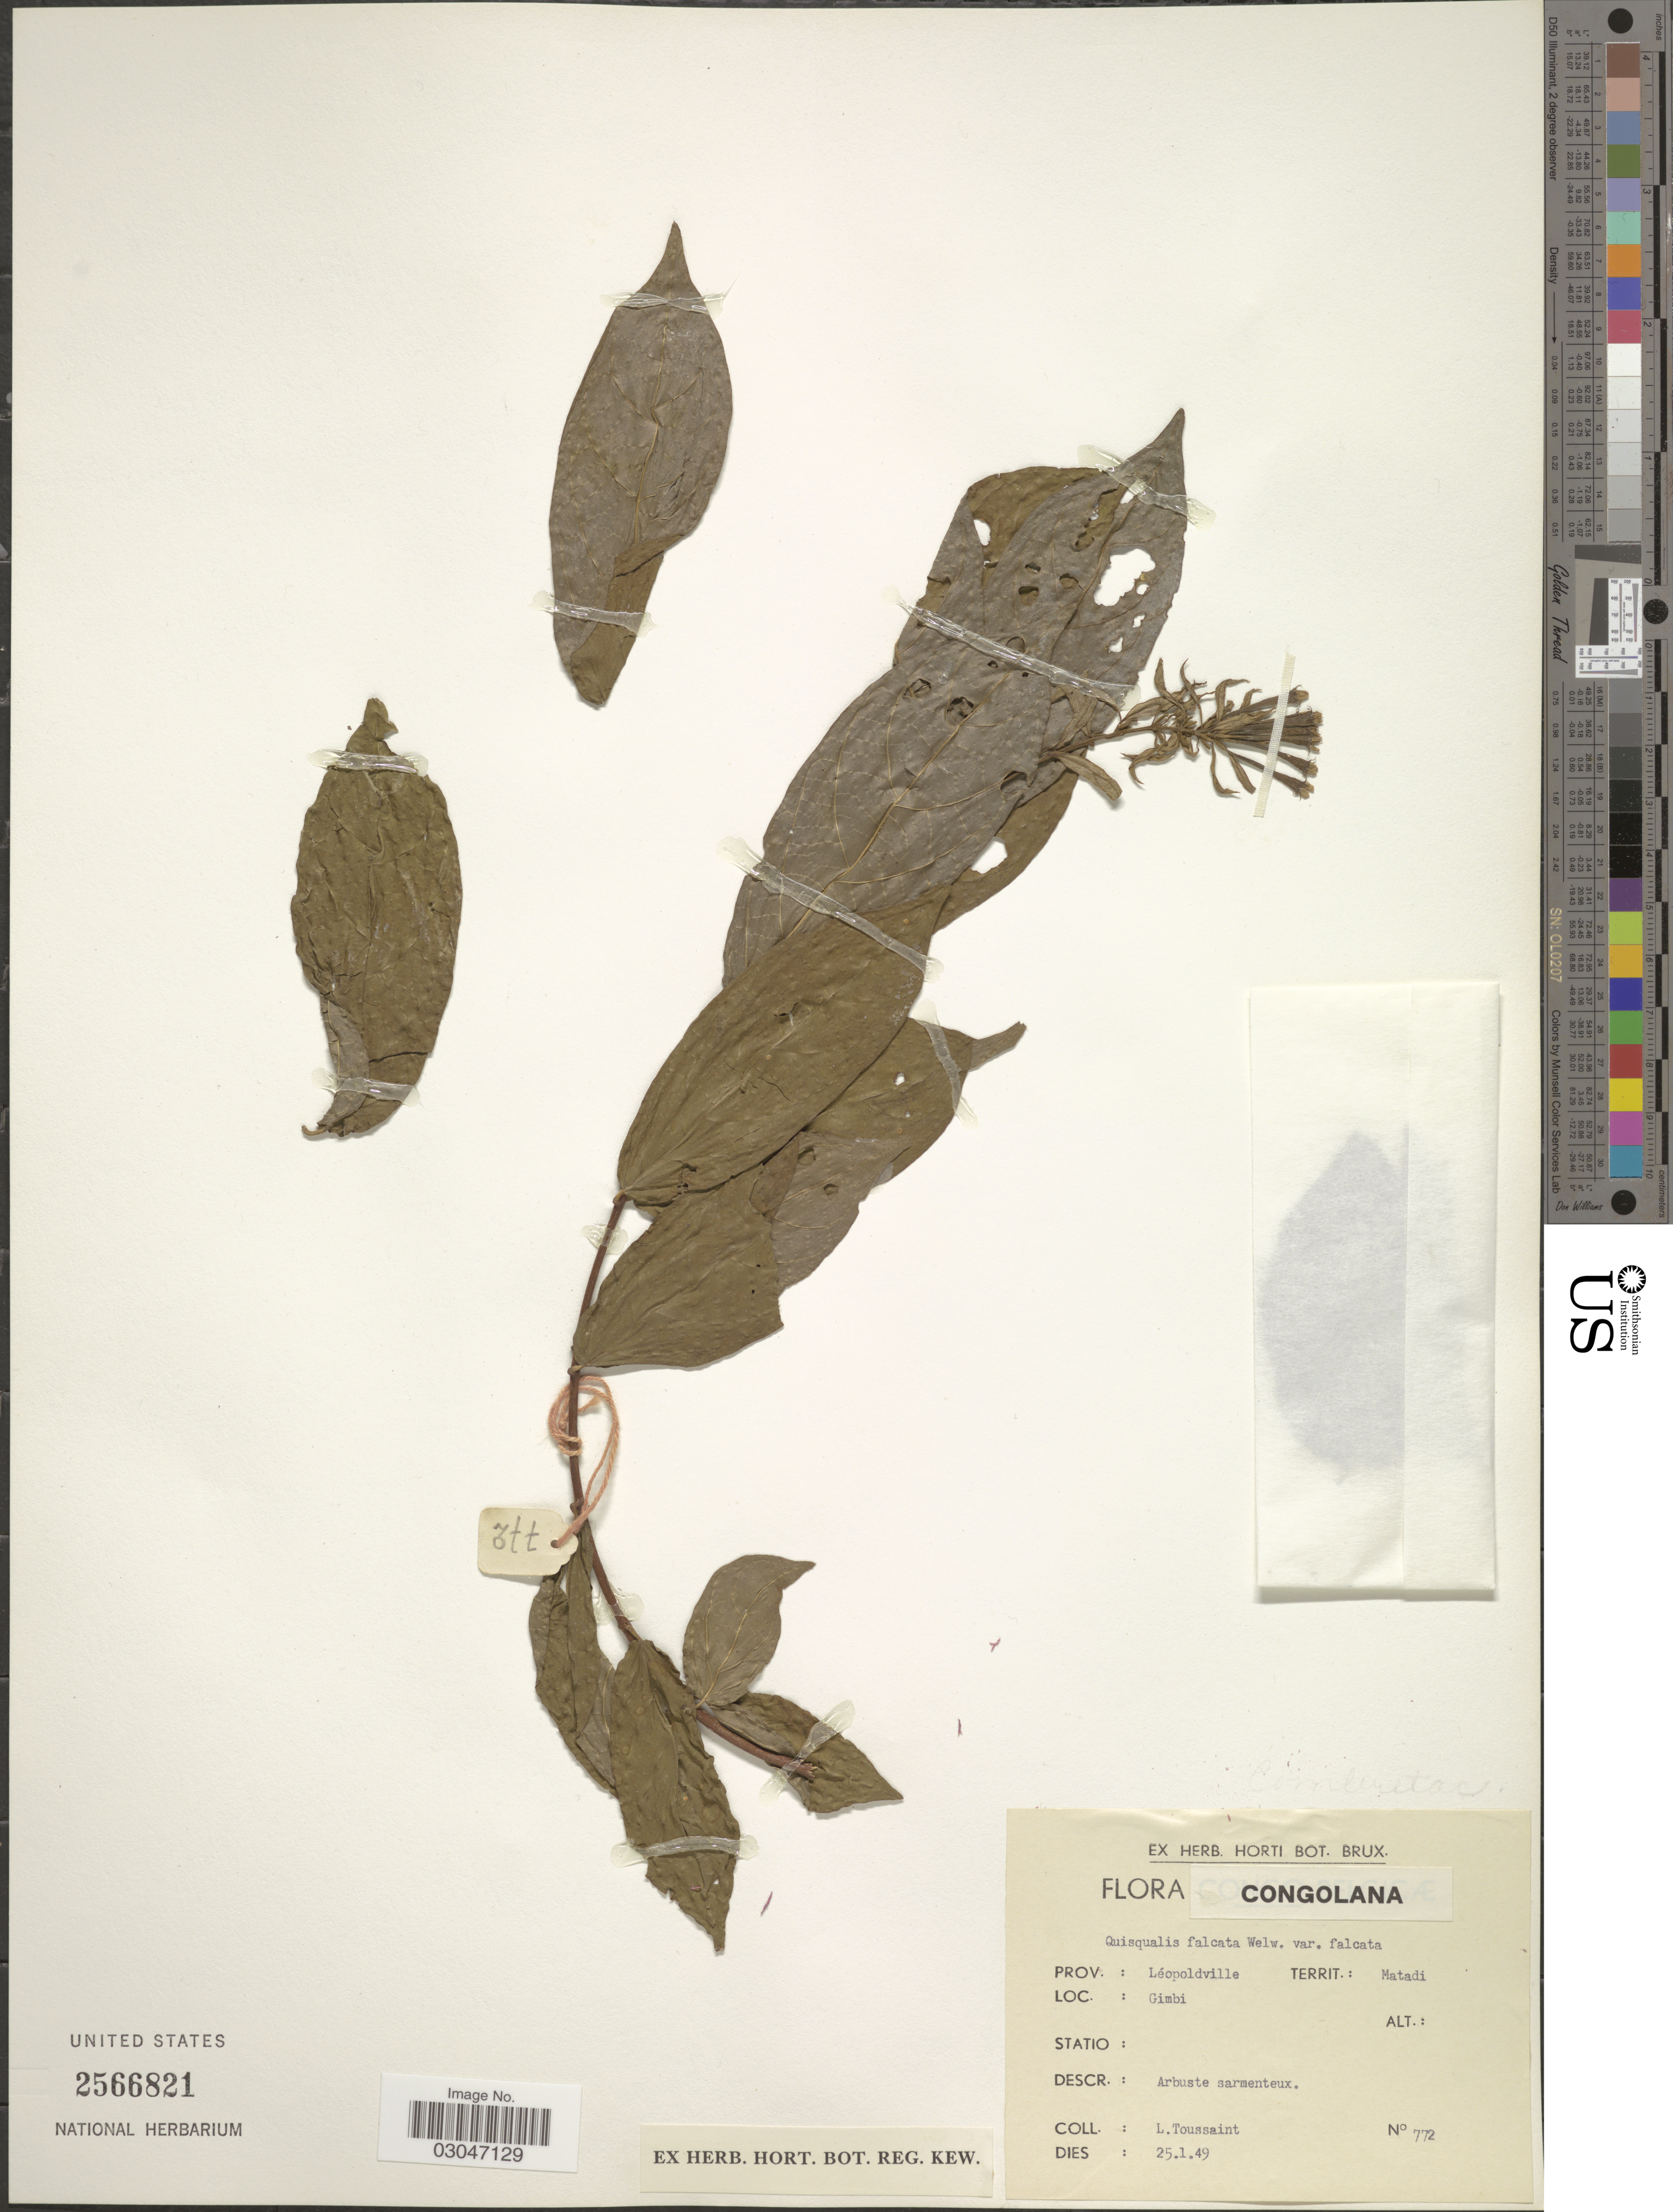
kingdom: Plantae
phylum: Tracheophyta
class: Magnoliopsida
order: Myrtales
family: Combretaceae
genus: Combretum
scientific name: Combretum falcatum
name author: (Welw. ex Hiern) Jongkind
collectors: L. Toussaint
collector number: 772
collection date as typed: Transcribed d/m/y: 25/1/49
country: Congo, Democratic Republic of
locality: Congolana, Prov.: Léopoldville, Territ.: Matadi, Gimbi.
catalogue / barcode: US 2566821